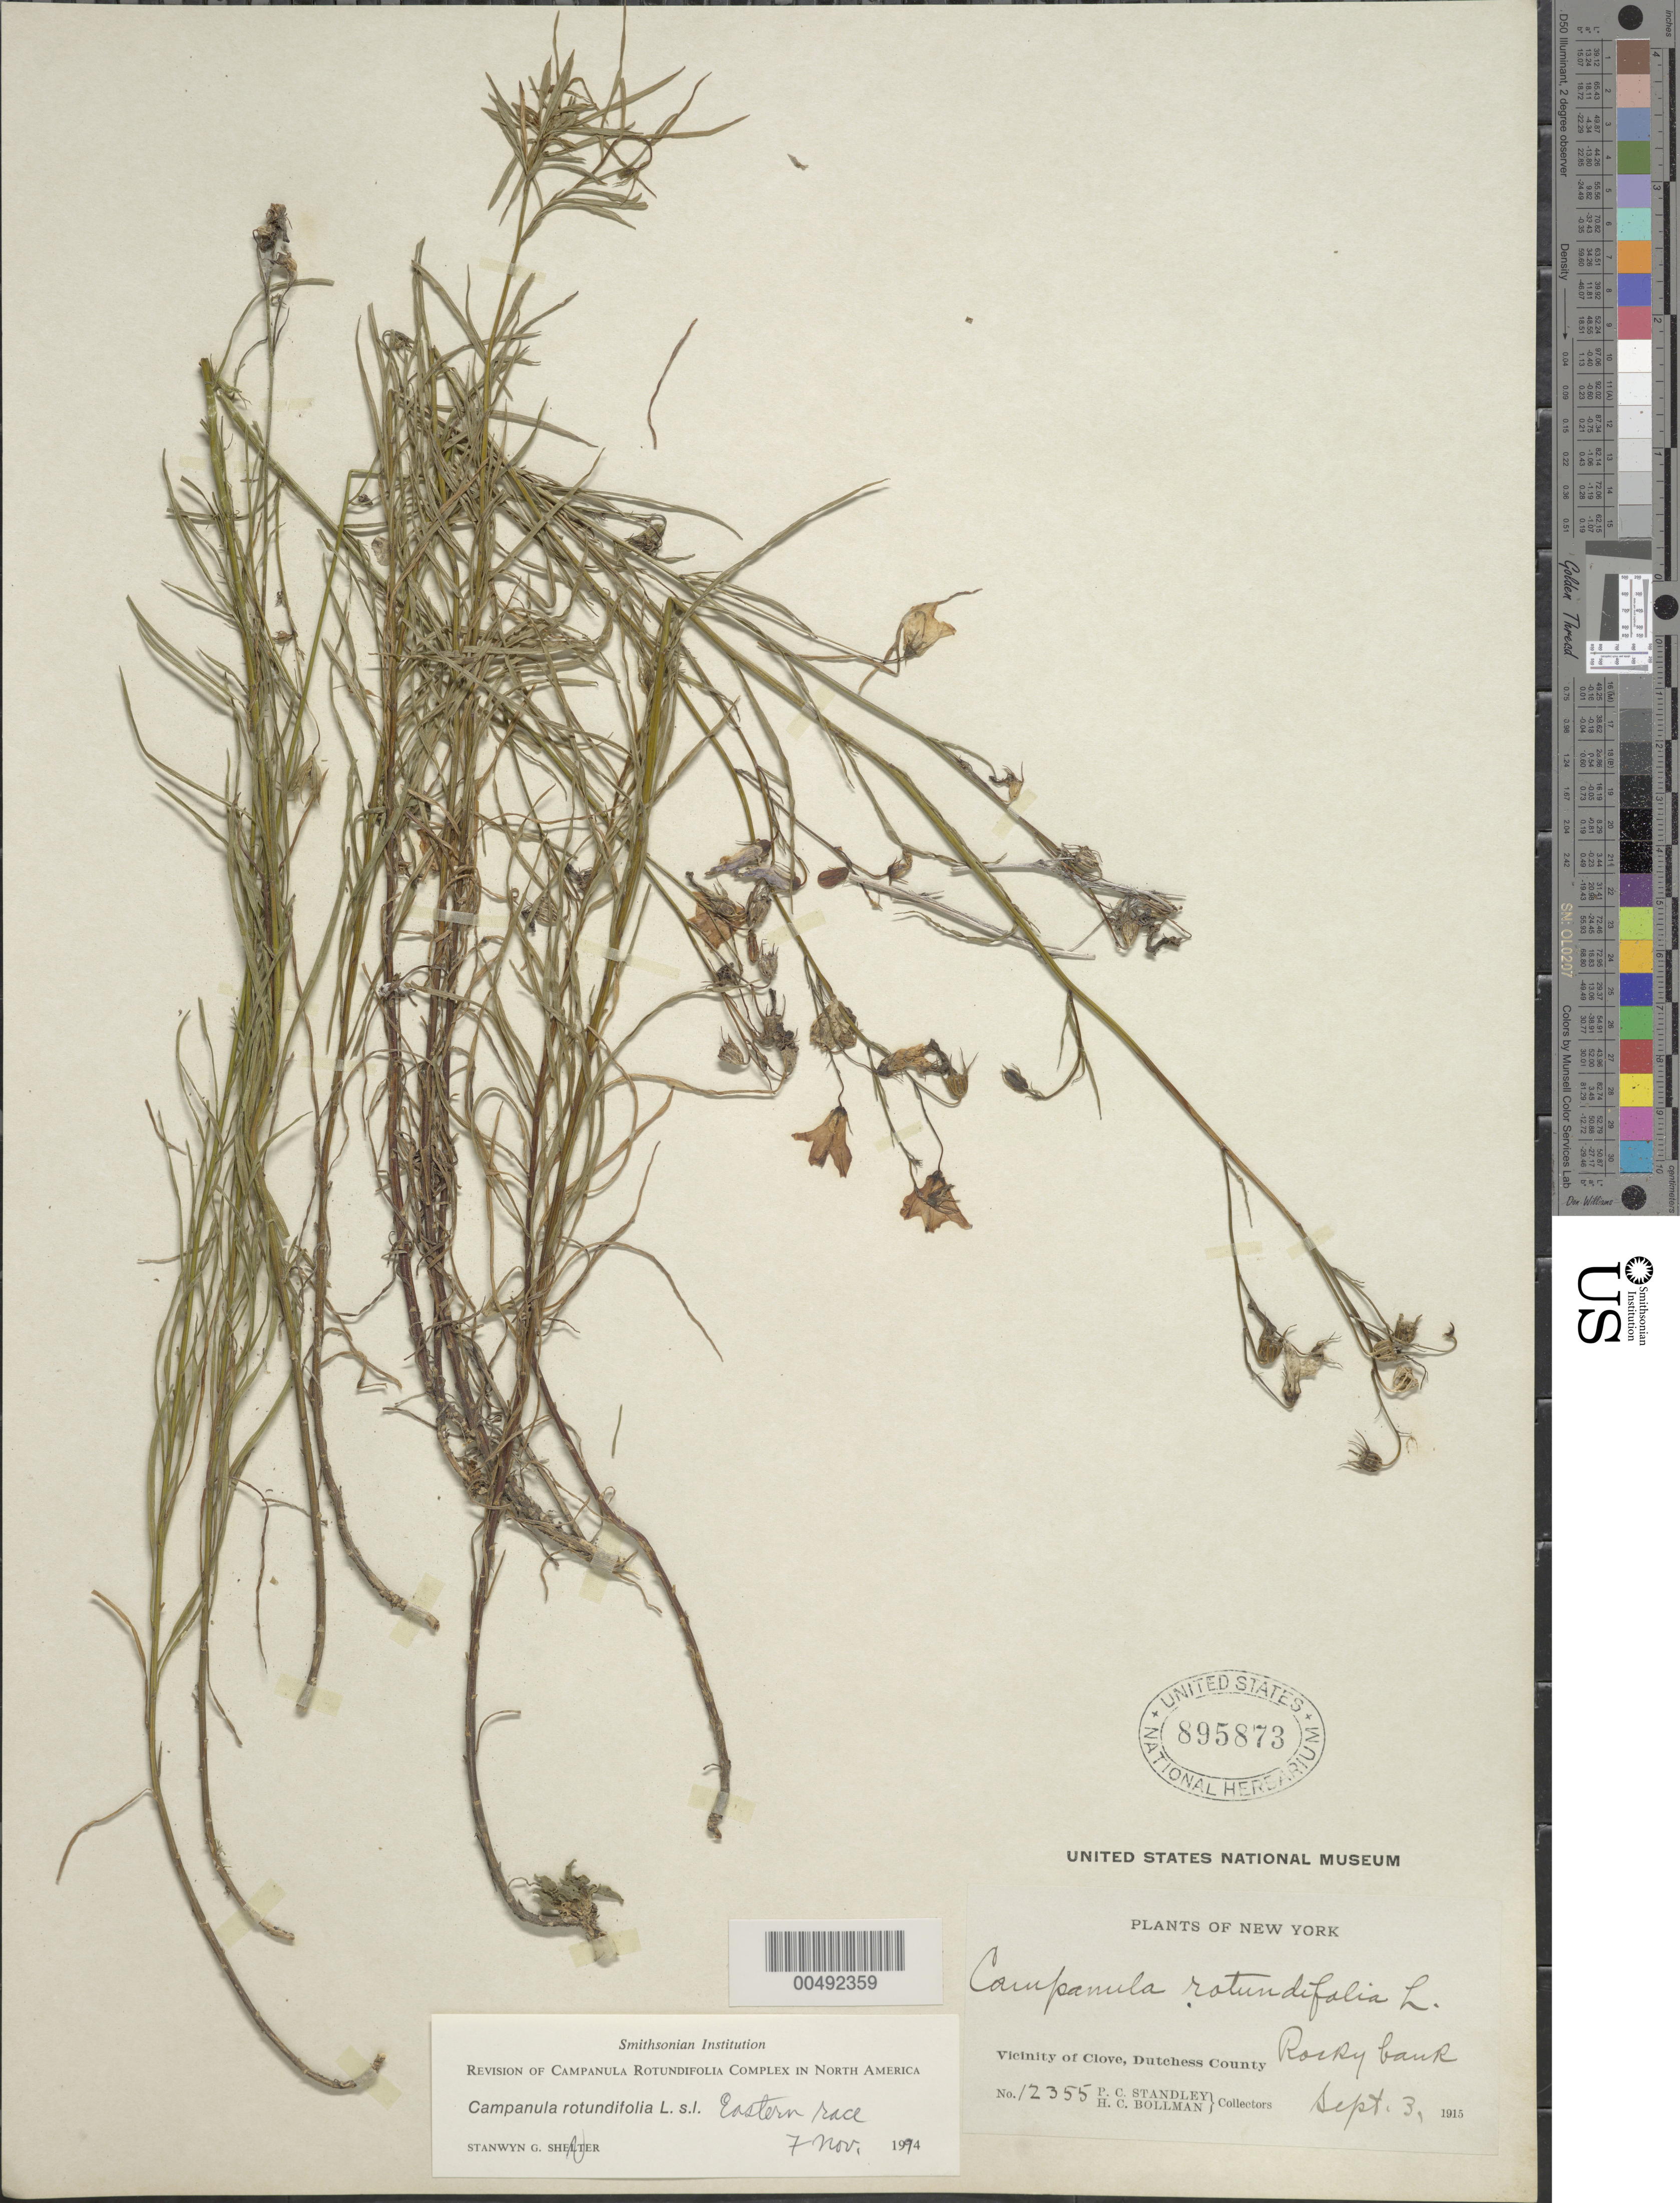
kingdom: Plantae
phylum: Tracheophyta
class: Magnoliopsida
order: Asterales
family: Campanulaceae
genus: Campanula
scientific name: Campanula rotundifolia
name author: L.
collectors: P. C. Standley & H. C. Bollman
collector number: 12355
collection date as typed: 03 Sep 1915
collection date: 1915-09-03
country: United States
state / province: New York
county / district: Dutchess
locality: Clove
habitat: rocky bank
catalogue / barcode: US 895873